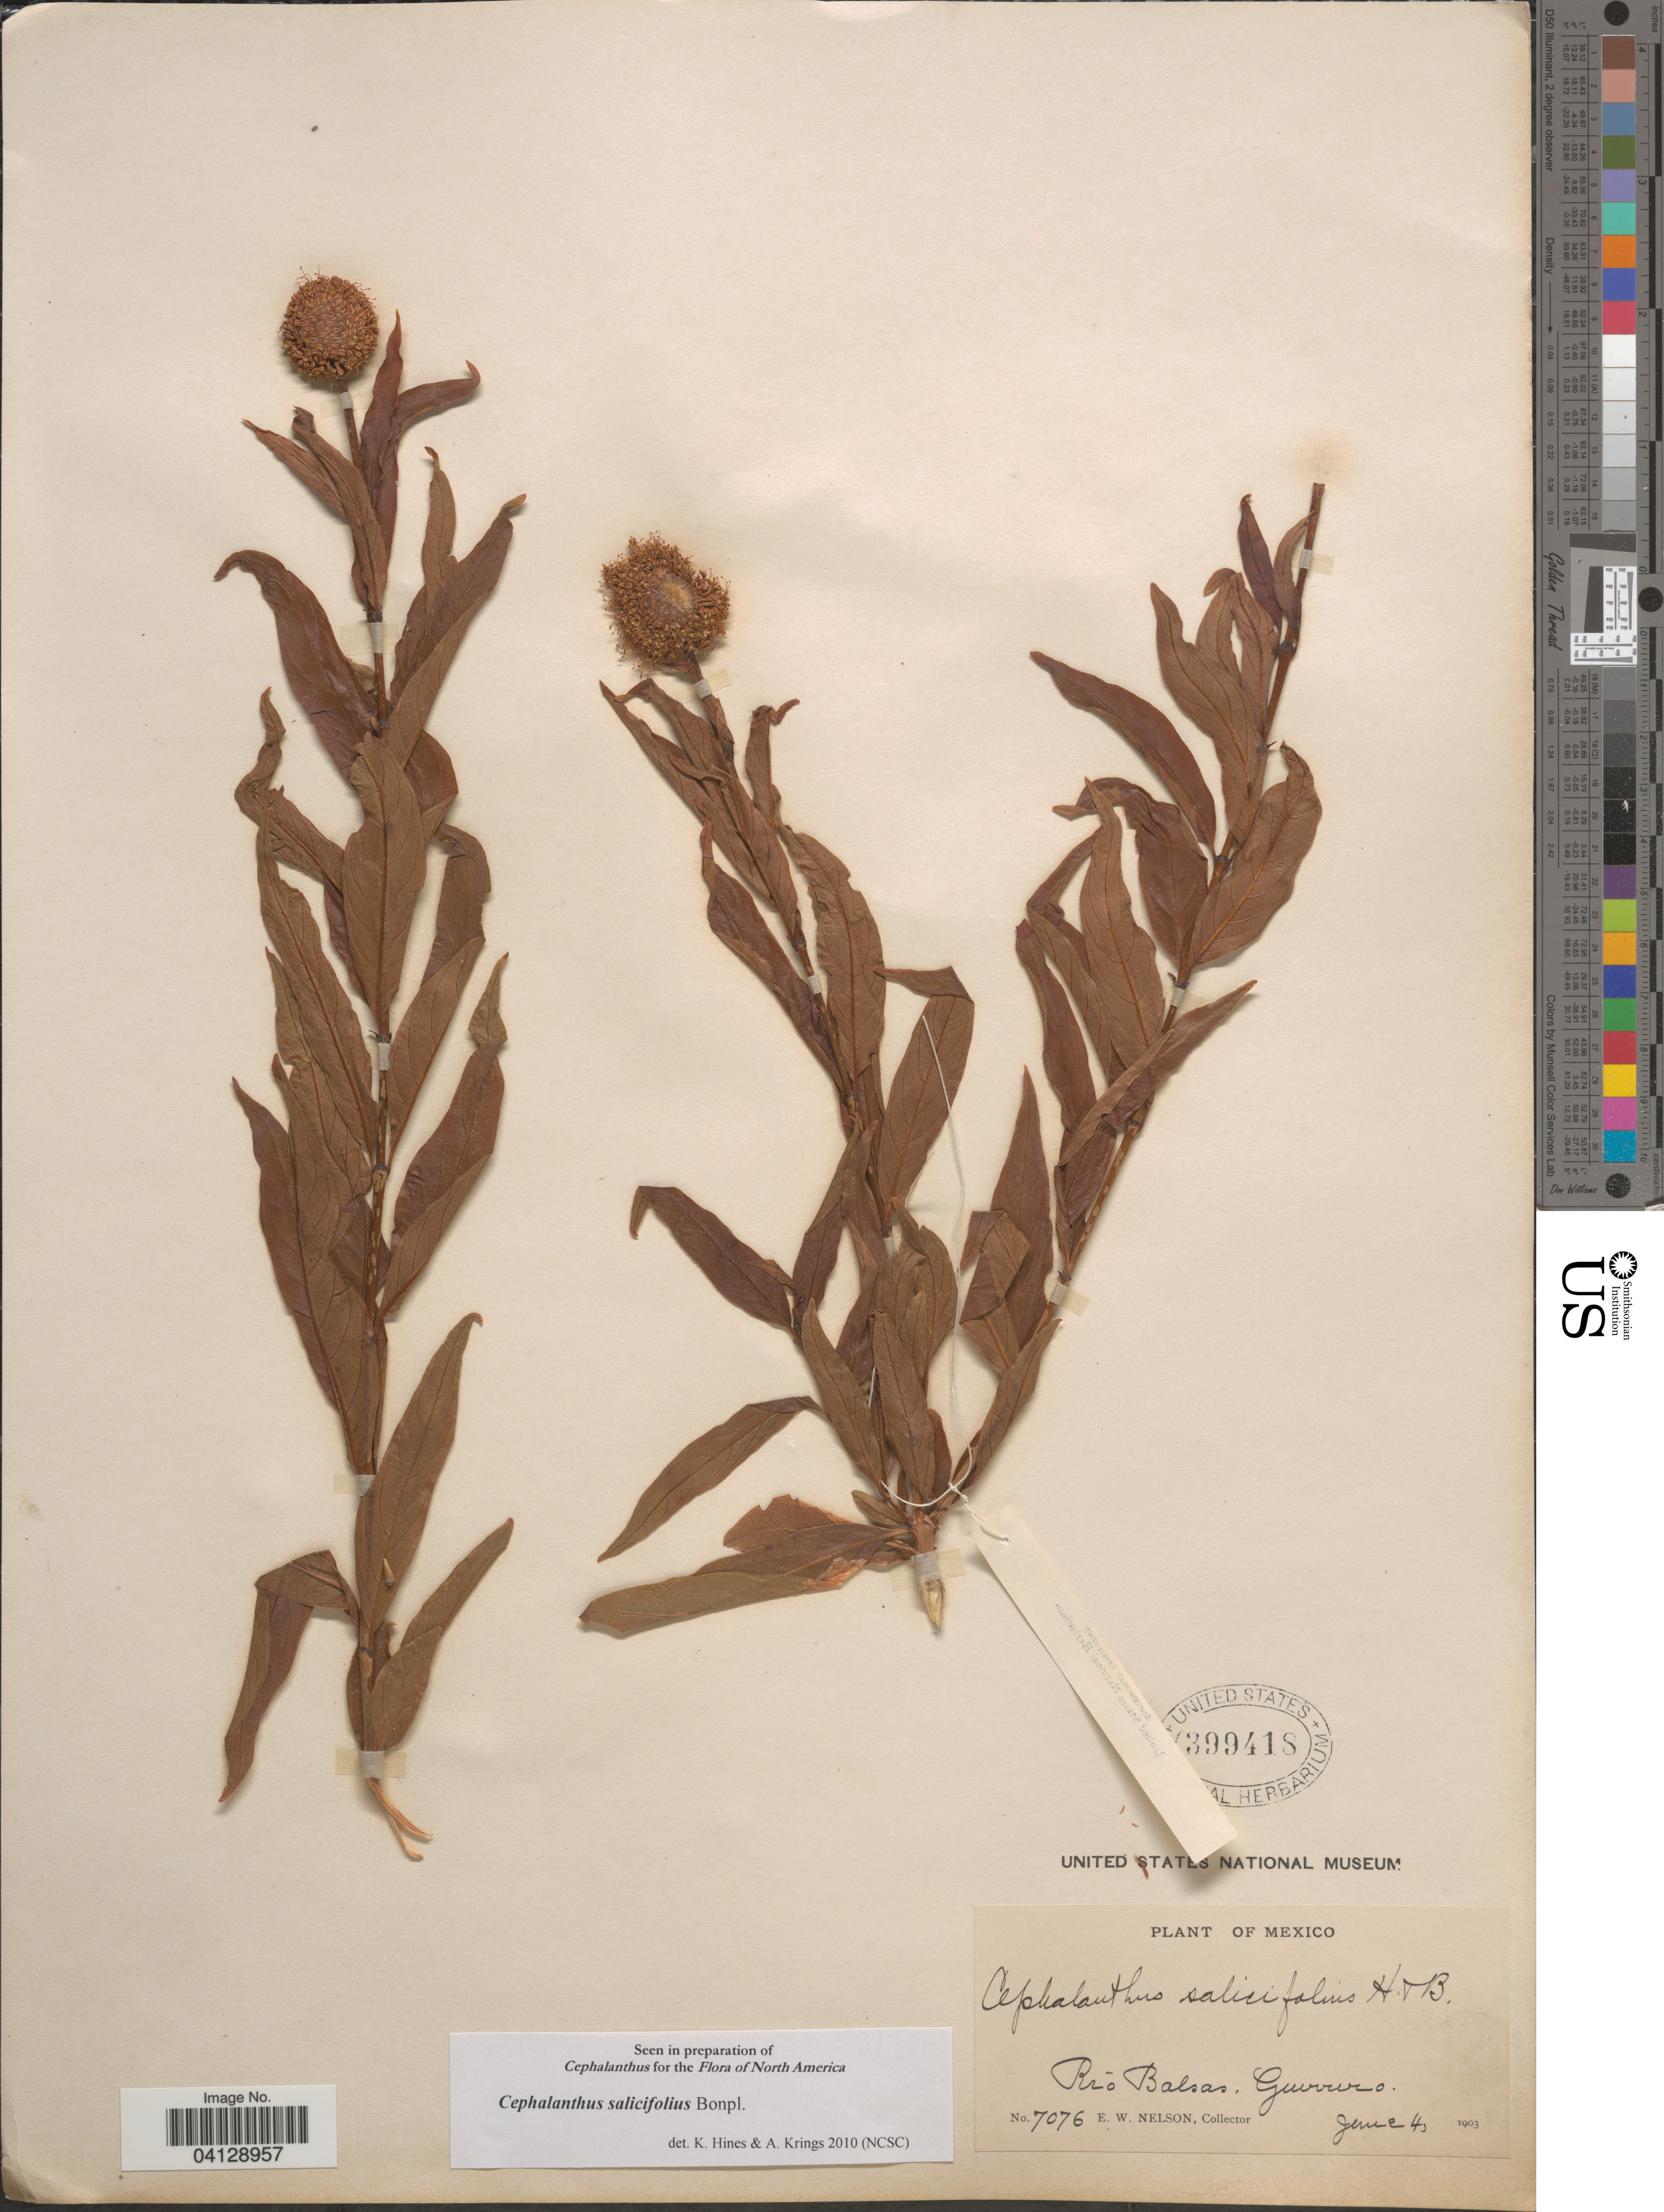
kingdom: Plantae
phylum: Tracheophyta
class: Magnoliopsida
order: Gentianales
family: Rubiaceae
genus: Cephalanthus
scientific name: Cephalanthus salicifolius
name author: Bonpl.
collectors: E. W. Nelson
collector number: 7076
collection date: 1903-06-04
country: Mexico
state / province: Guerrero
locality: Rio Balsas.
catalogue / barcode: US 399418